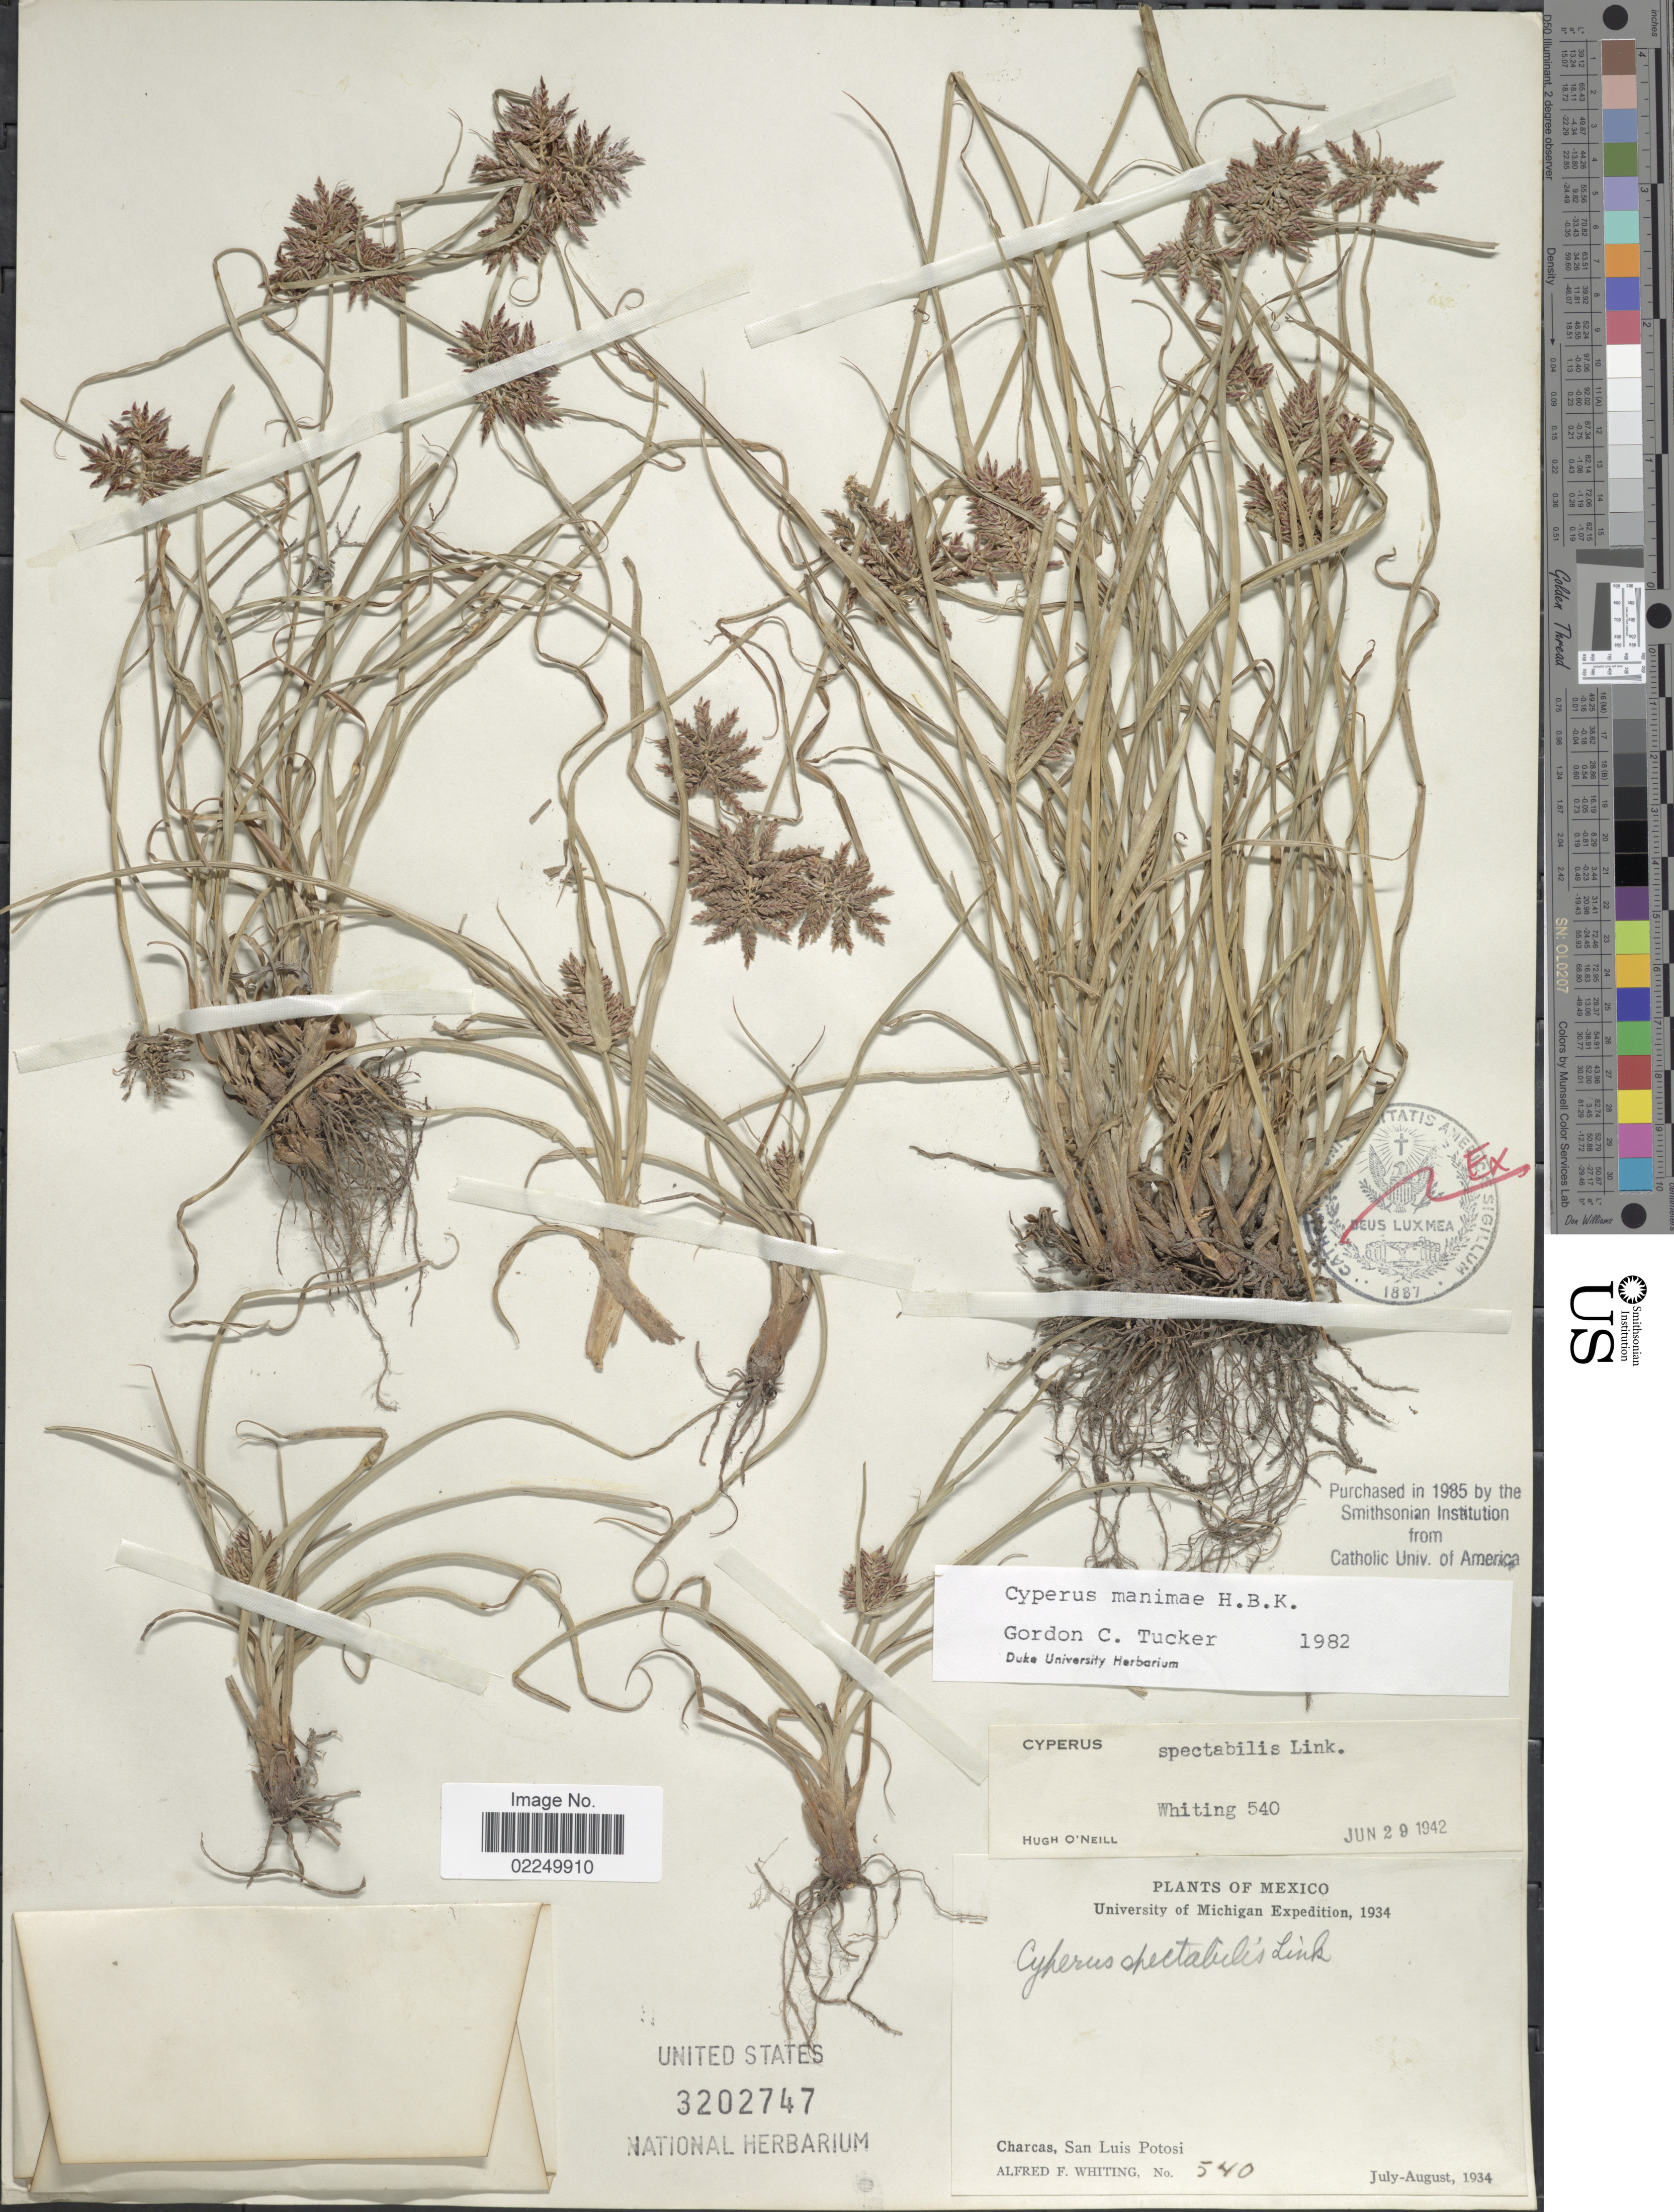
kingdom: Plantae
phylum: Tracheophyta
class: Liliopsida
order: Poales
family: Cyperaceae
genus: Cyperus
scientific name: Cyperus manimae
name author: Kunth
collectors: A. F. Whiting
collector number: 540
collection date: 1934-07/1934-08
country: Mexico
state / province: San Luis Potosí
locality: Charcas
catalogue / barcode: US 3202747